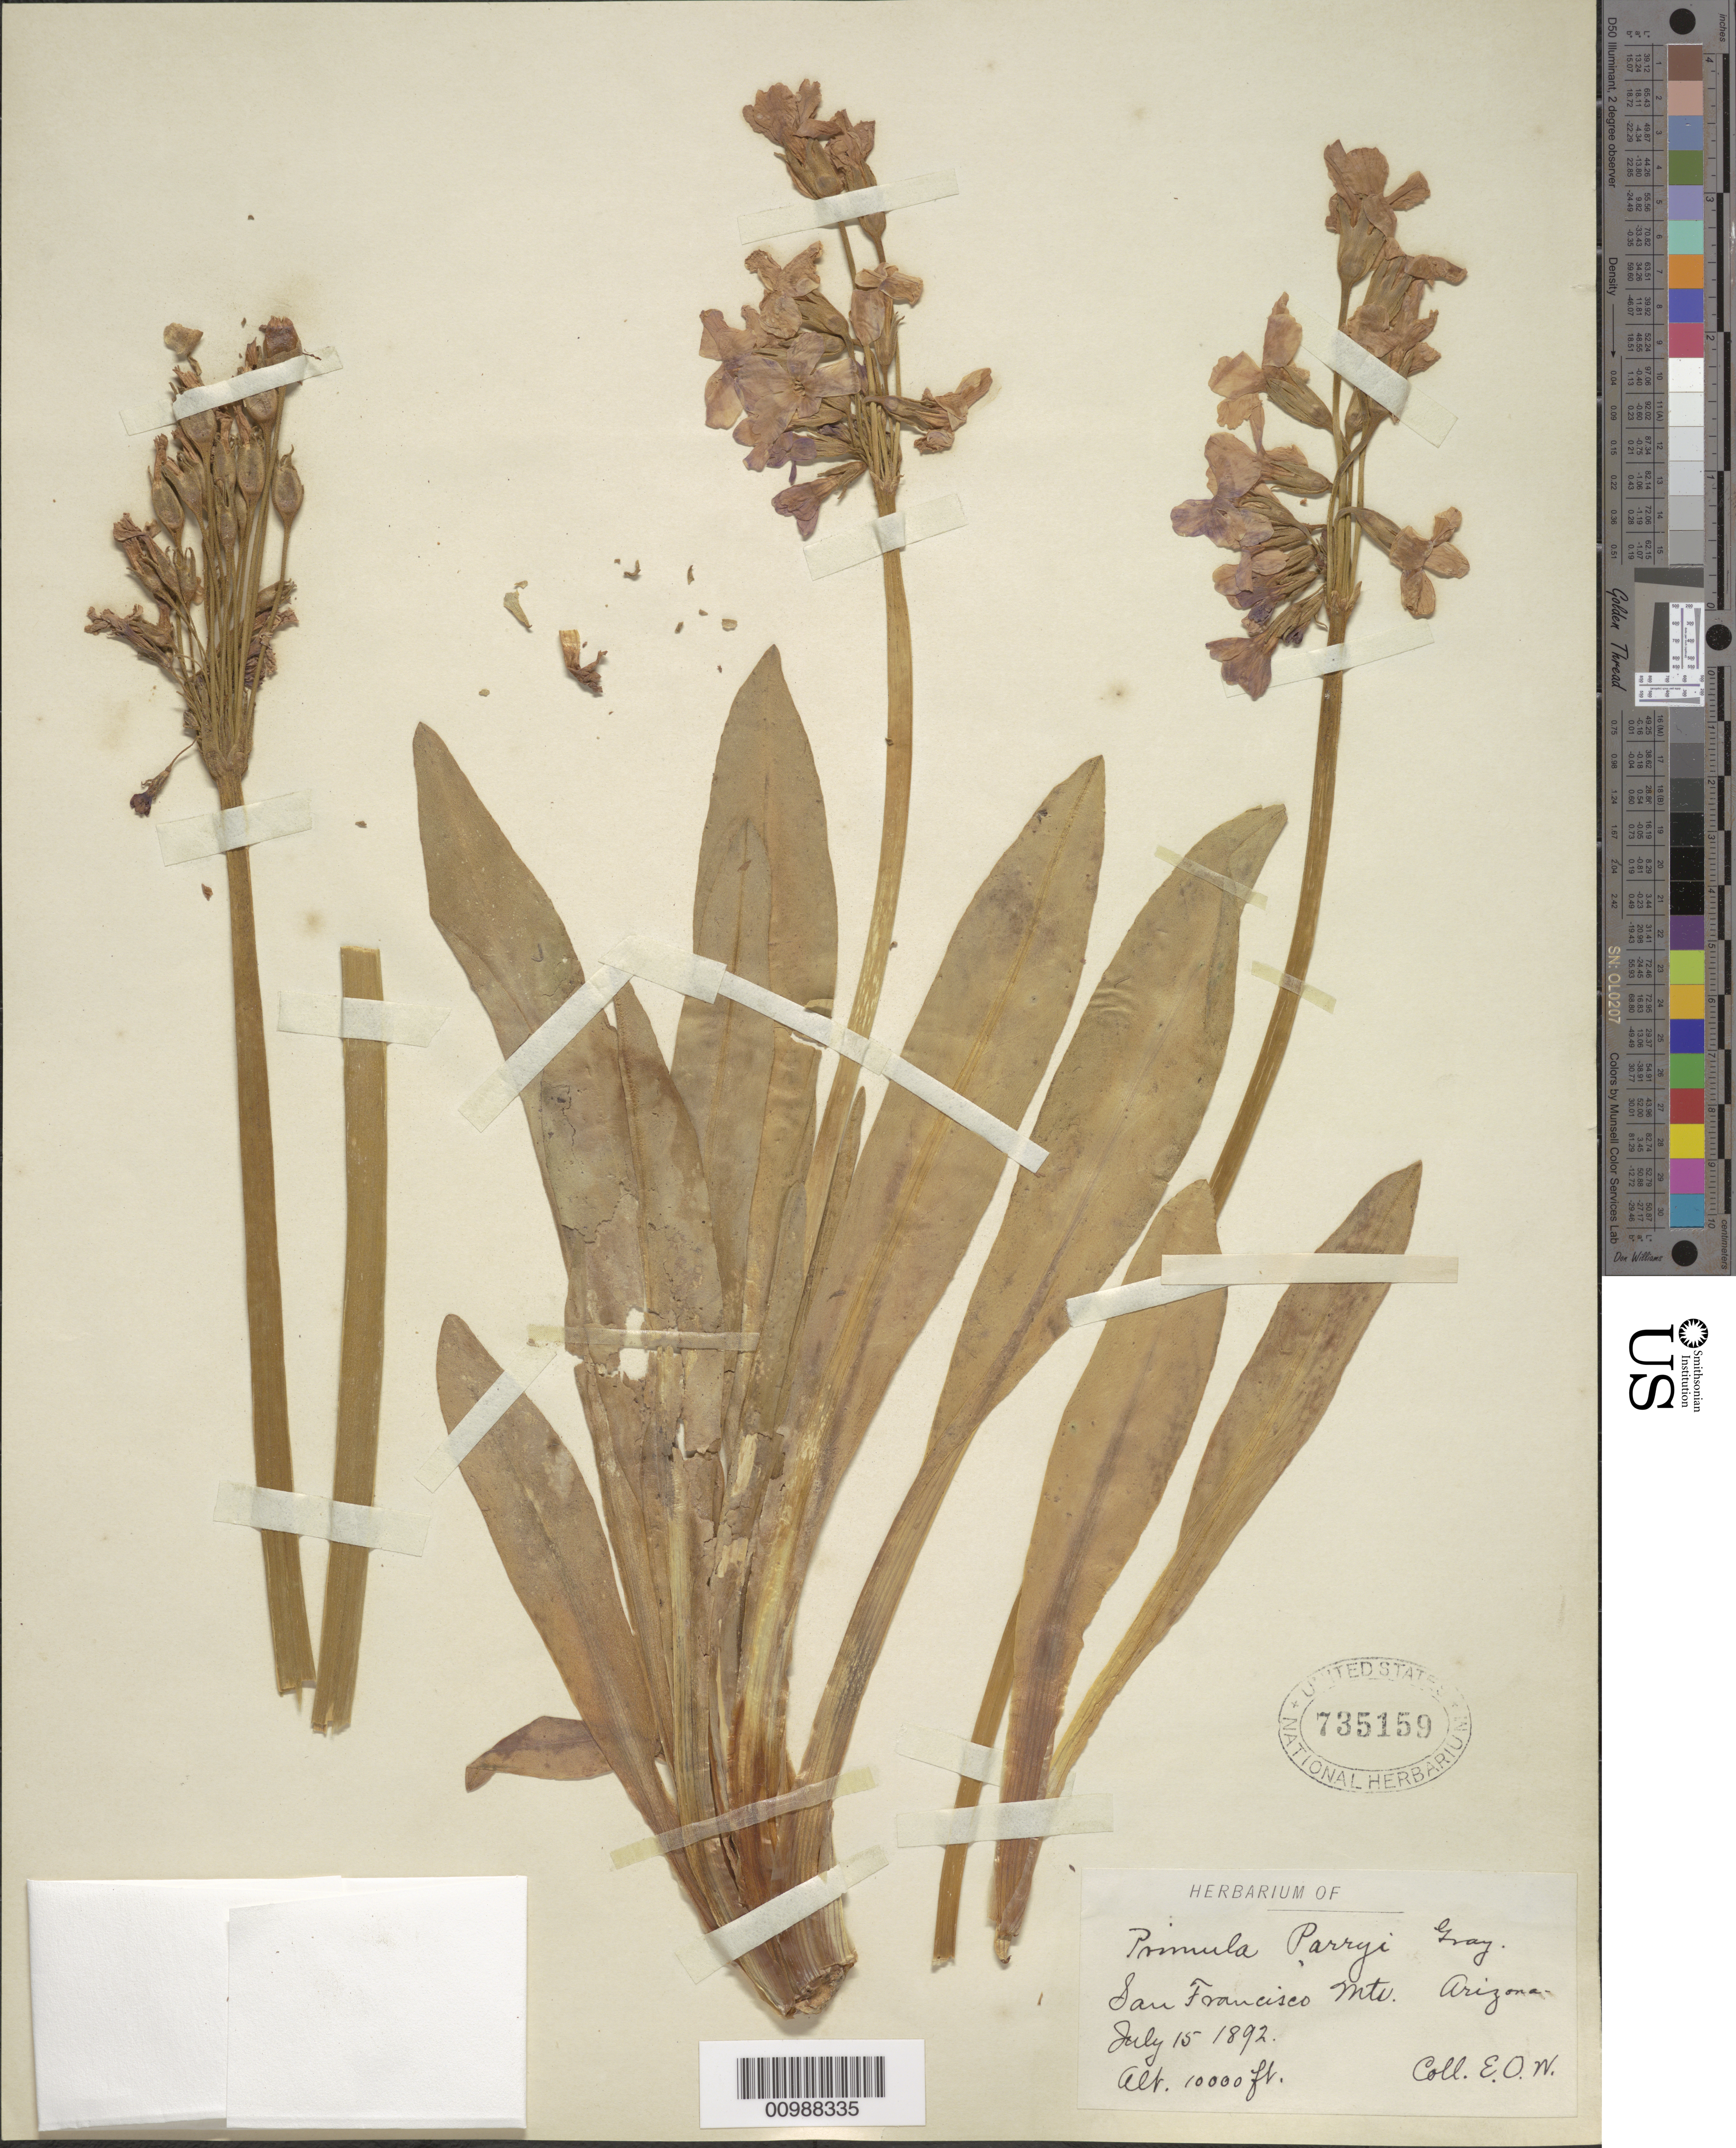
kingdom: Plantae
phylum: Tracheophyta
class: Magnoliopsida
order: Ericales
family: Primulaceae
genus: Primula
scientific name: Primula parryi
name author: A. Gray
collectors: E. O. Wooton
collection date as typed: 15 Jul 1892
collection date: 1892-07-15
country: United States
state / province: Arizona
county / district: Greenlee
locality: San Francisco Mountains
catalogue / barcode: US 735159